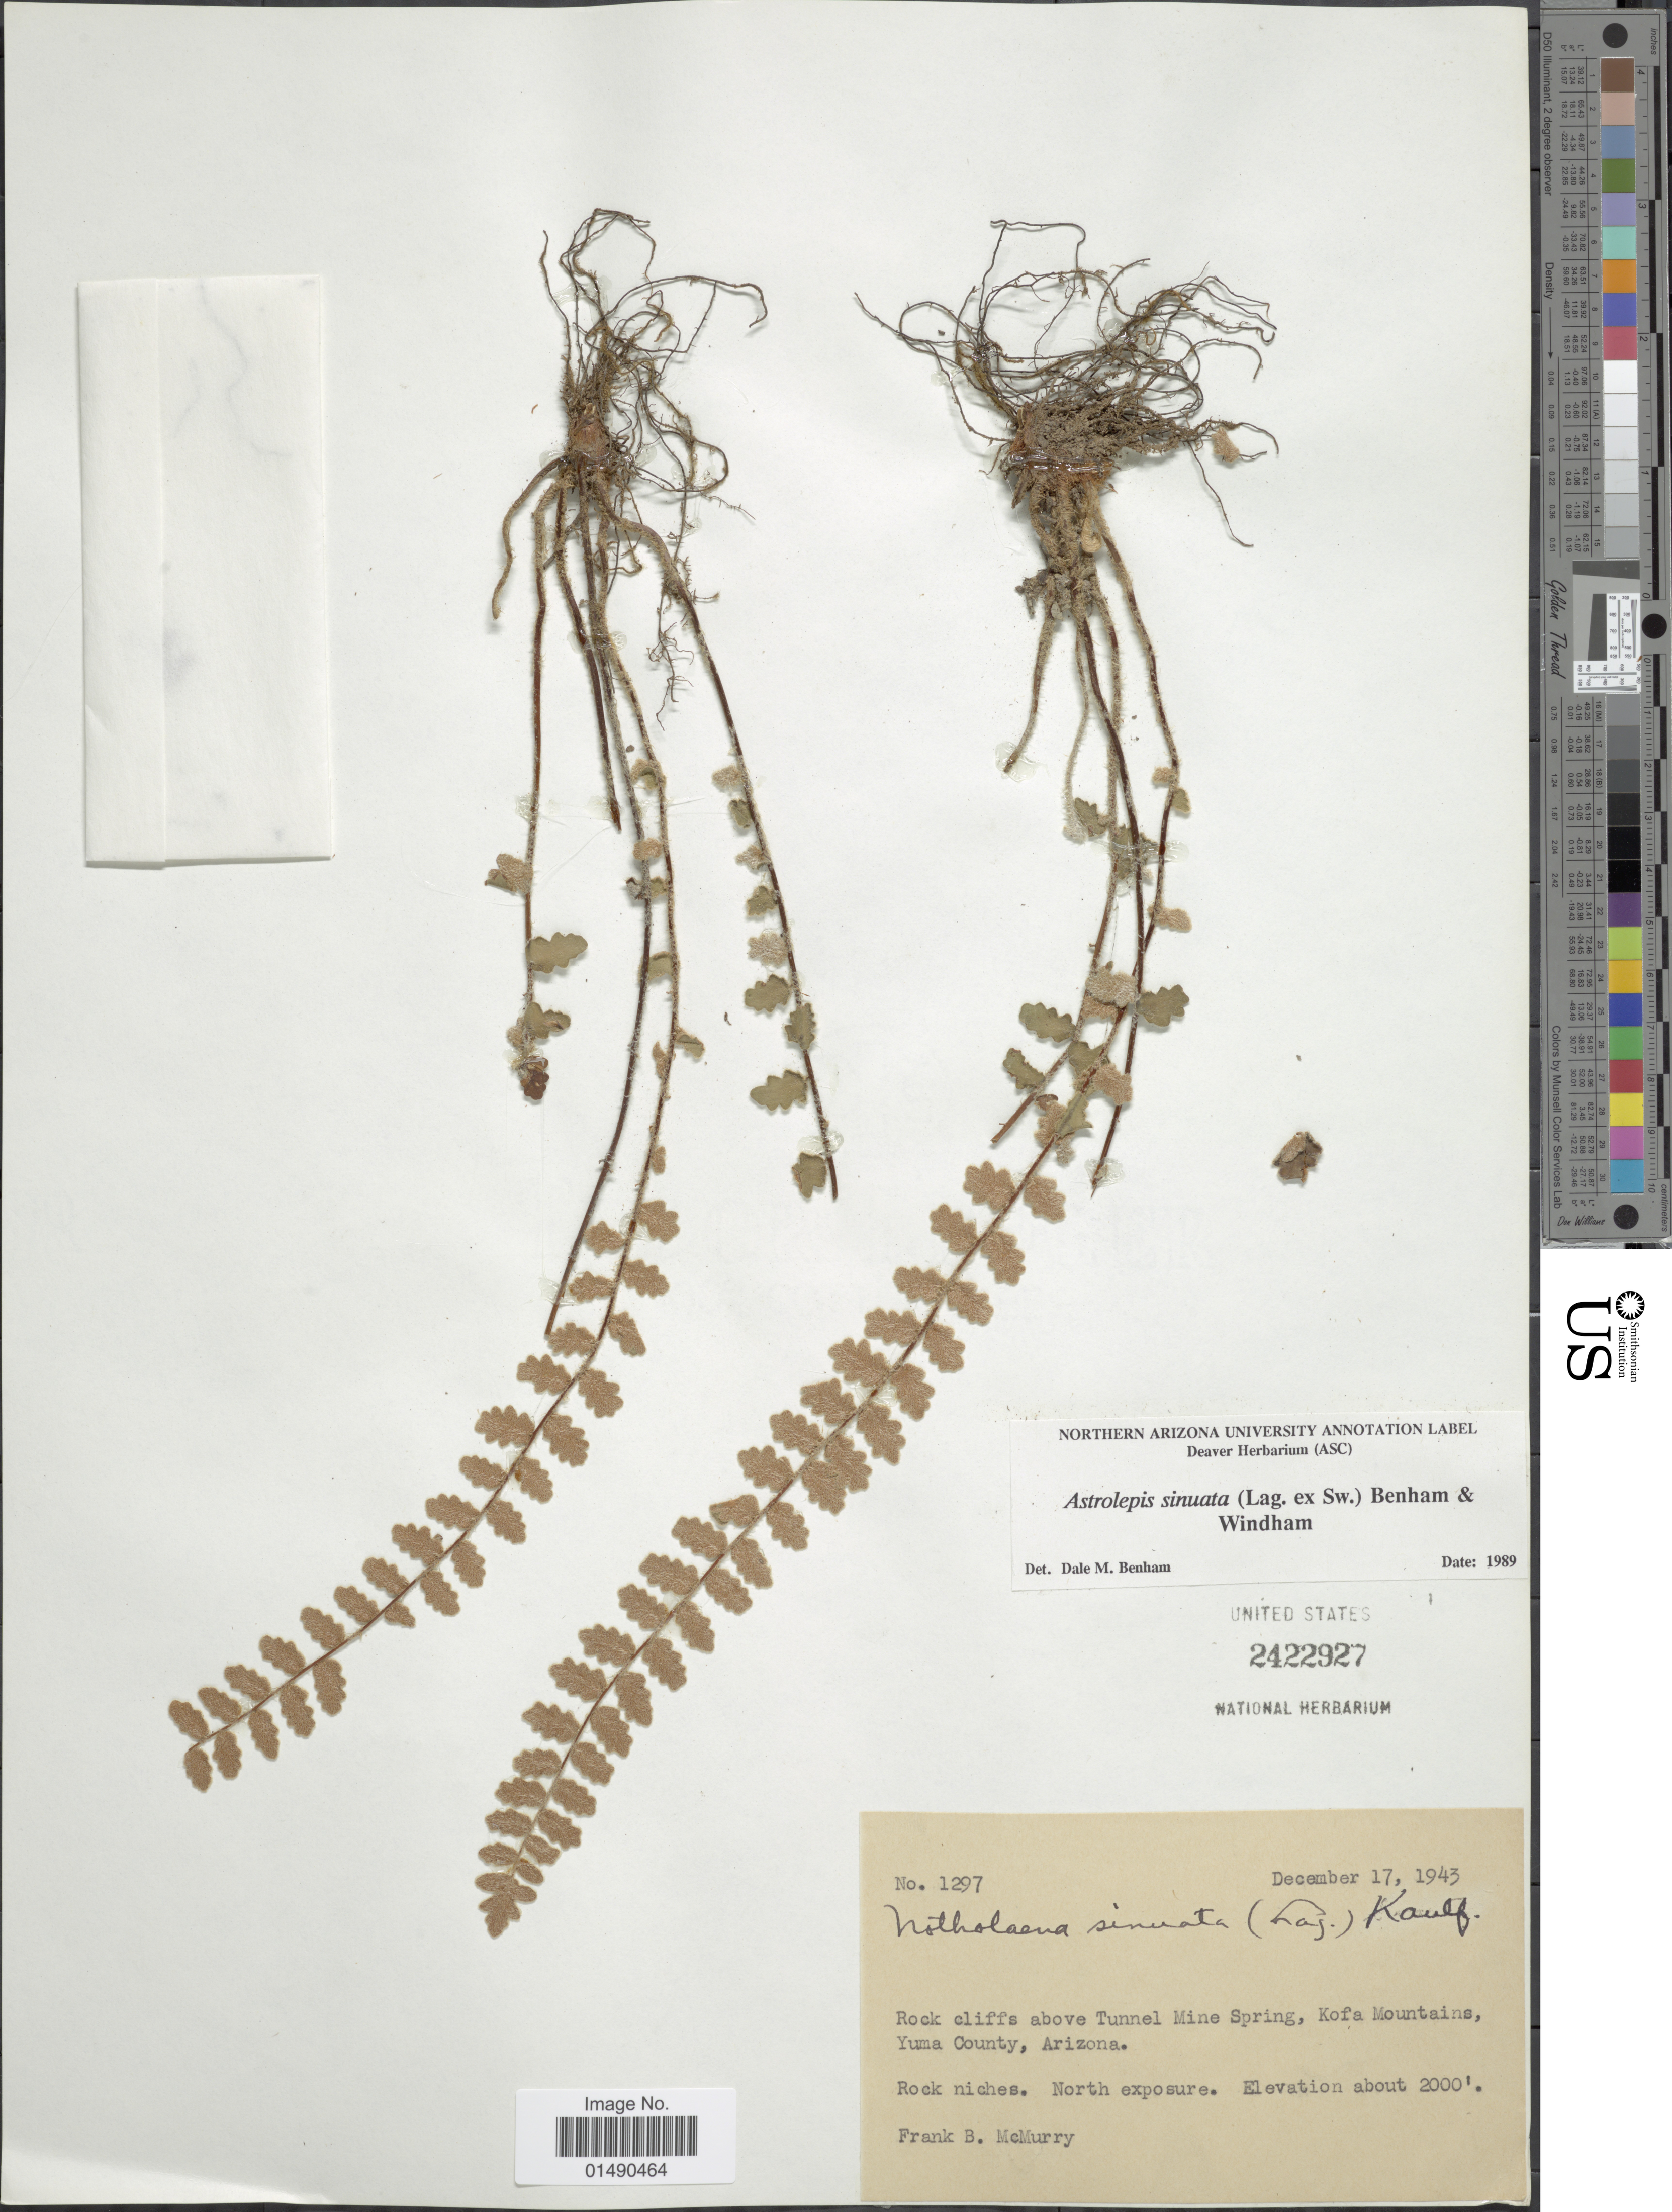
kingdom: Plantae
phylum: Tracheophyta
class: Polypodiopsida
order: Polypodiales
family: Pteridaceae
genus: Astrolepis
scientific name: Astrolepis integerrima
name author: (Hook.) D.M. Benham & Windham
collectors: F. B. McMurry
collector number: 1297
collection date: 1943-12-17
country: United States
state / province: Arizona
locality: Rick cliffs above Tunnel Mine Spring, Kofa Mountains, Yuma County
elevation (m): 610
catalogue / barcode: US 2422927